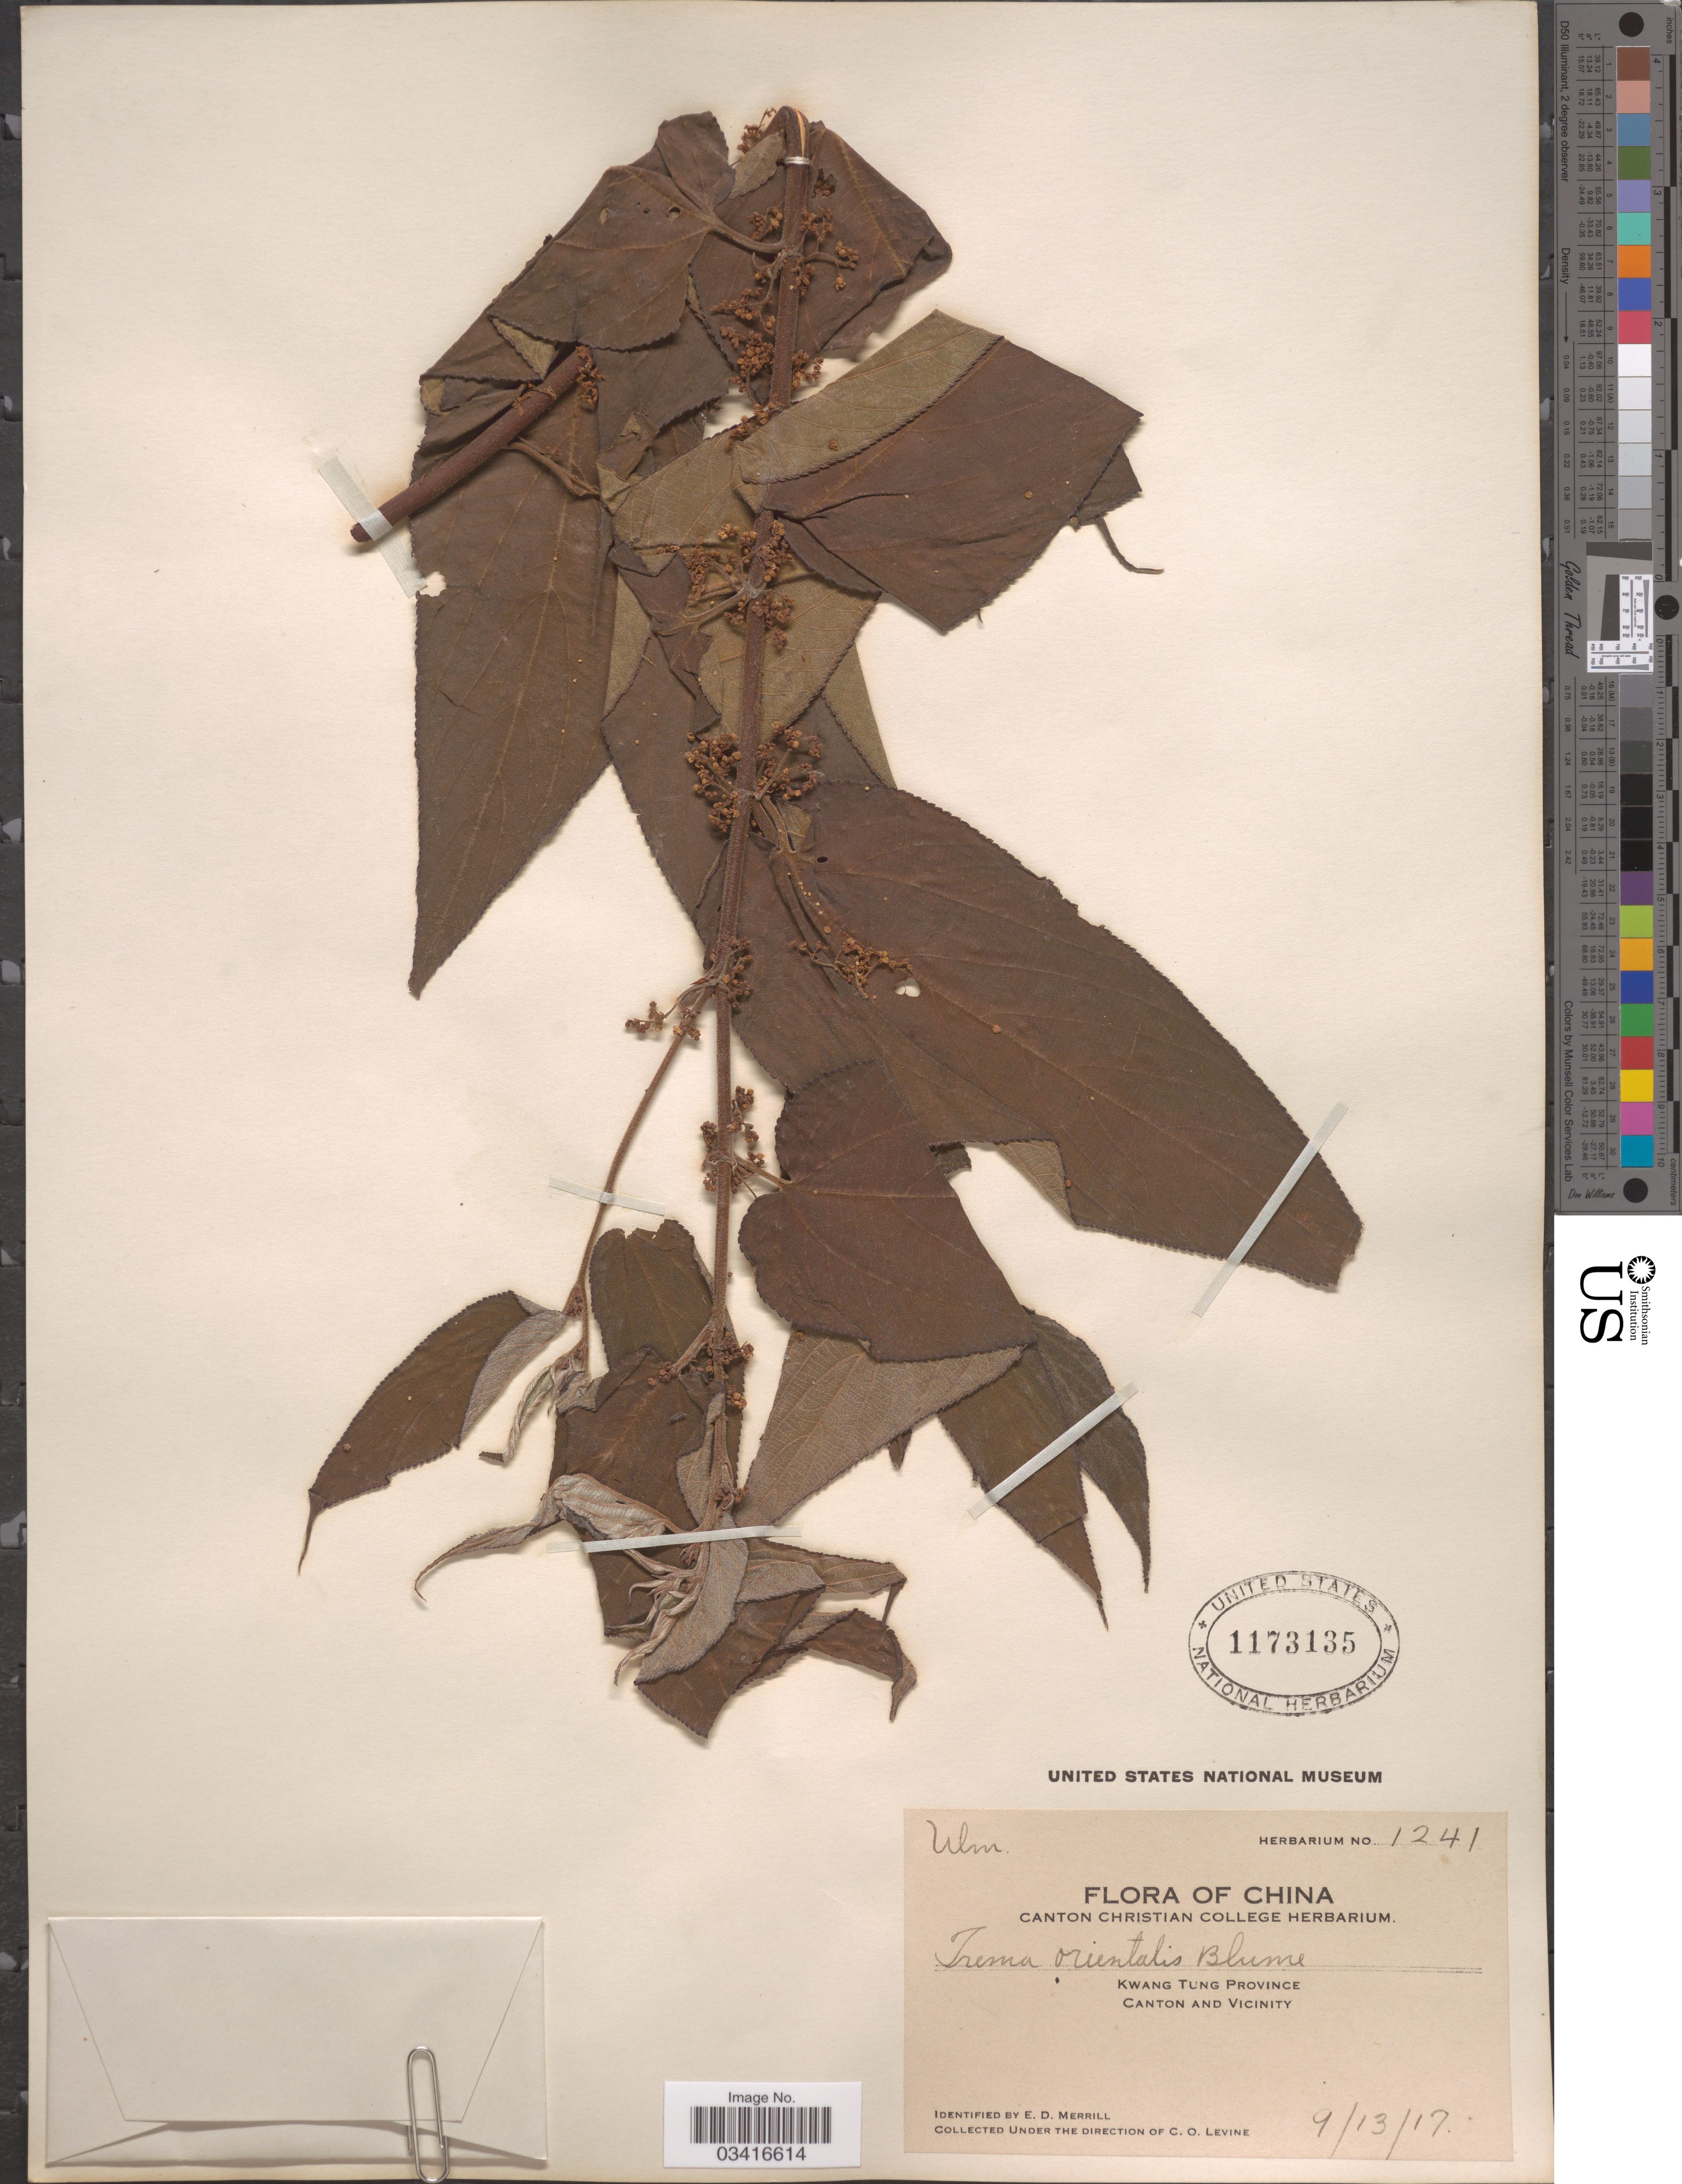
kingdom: Plantae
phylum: Tracheophyta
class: Magnoliopsida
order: Rosales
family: Cannabaceae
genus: Trema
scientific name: Trema orientale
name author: (L.) Blume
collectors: C. O. Levine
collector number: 1241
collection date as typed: Transcribed d/m/y: 13/9/17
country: China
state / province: Guangdong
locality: Kwang Tung Province. Canton and vicinity.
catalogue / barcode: US 1173135